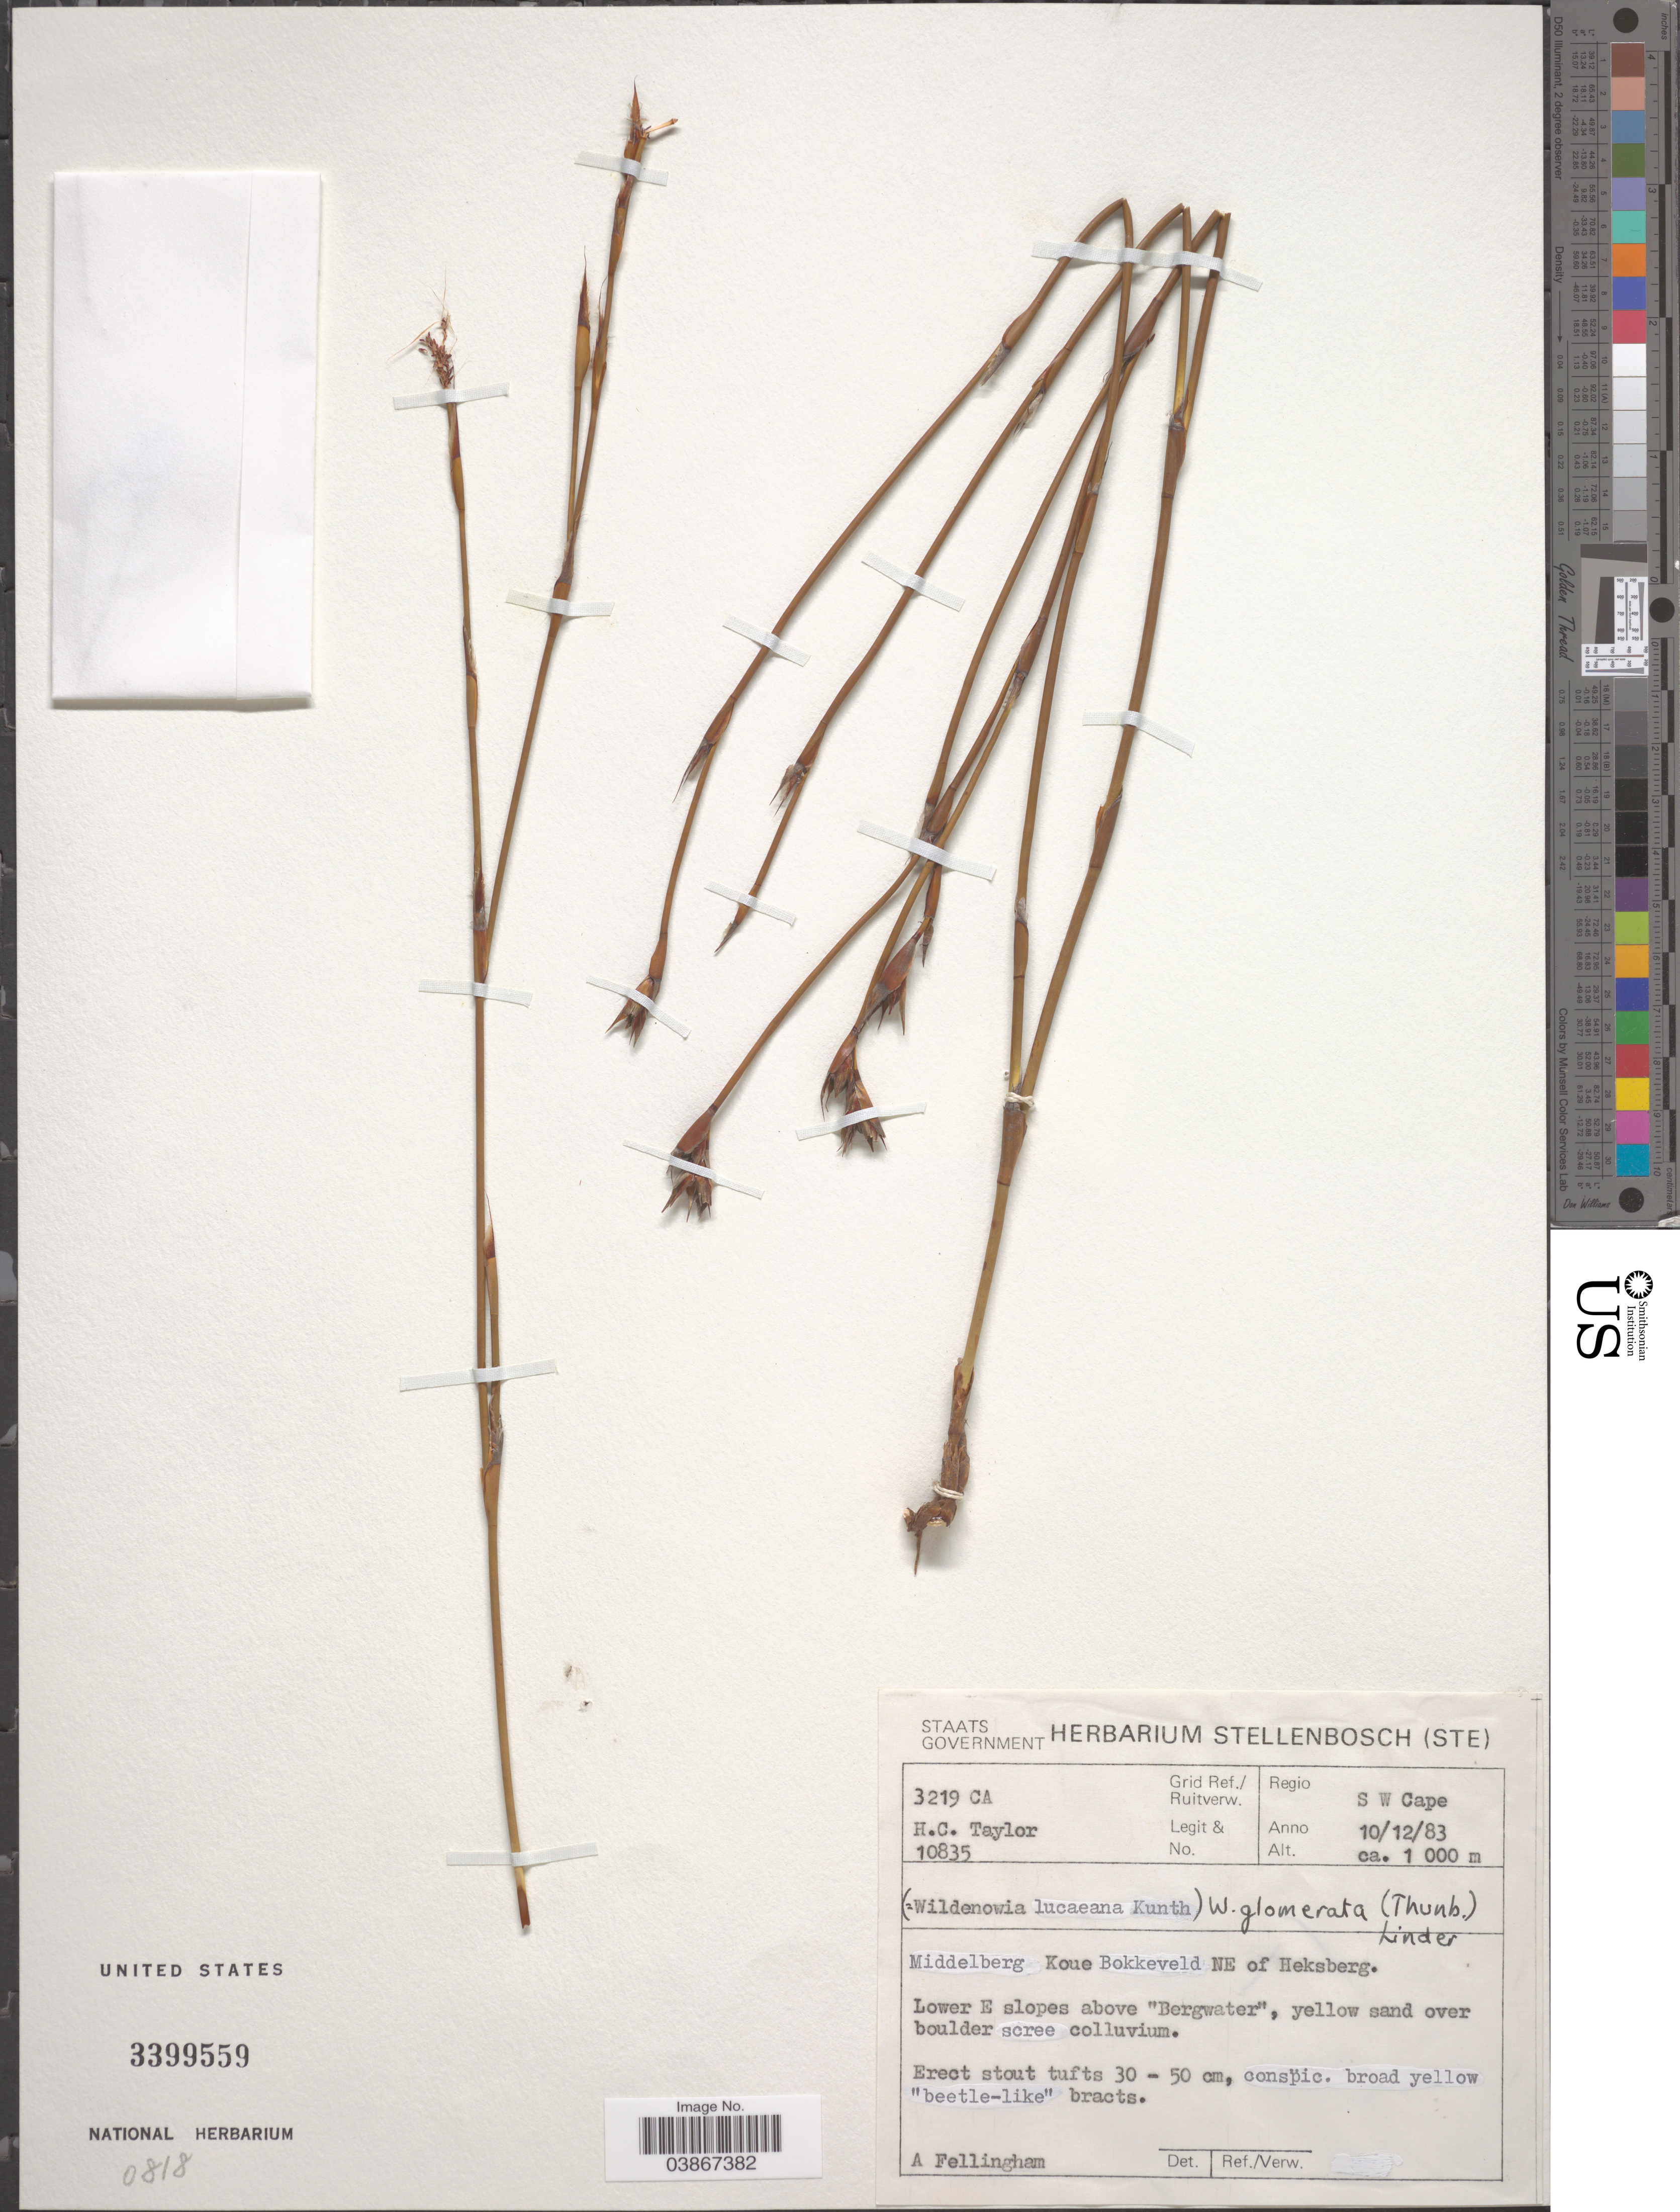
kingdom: Plantae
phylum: Tracheophyta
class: Liliopsida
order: Poales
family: Restionaceae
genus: Willdenowia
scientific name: Willdenowia glomerata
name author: (Thunb.) H.P. Linder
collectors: H. Taylor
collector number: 10835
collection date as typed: Transcribed d/m/y: 10/12/83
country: South Africa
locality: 3219 CA Grid Ref./ Ruitverw. Regio S. W. Cape. Middelberg Koue Bokkeveld NE of Heksberg. Lower E slopes above "Bergwater".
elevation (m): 1000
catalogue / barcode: US 3399559